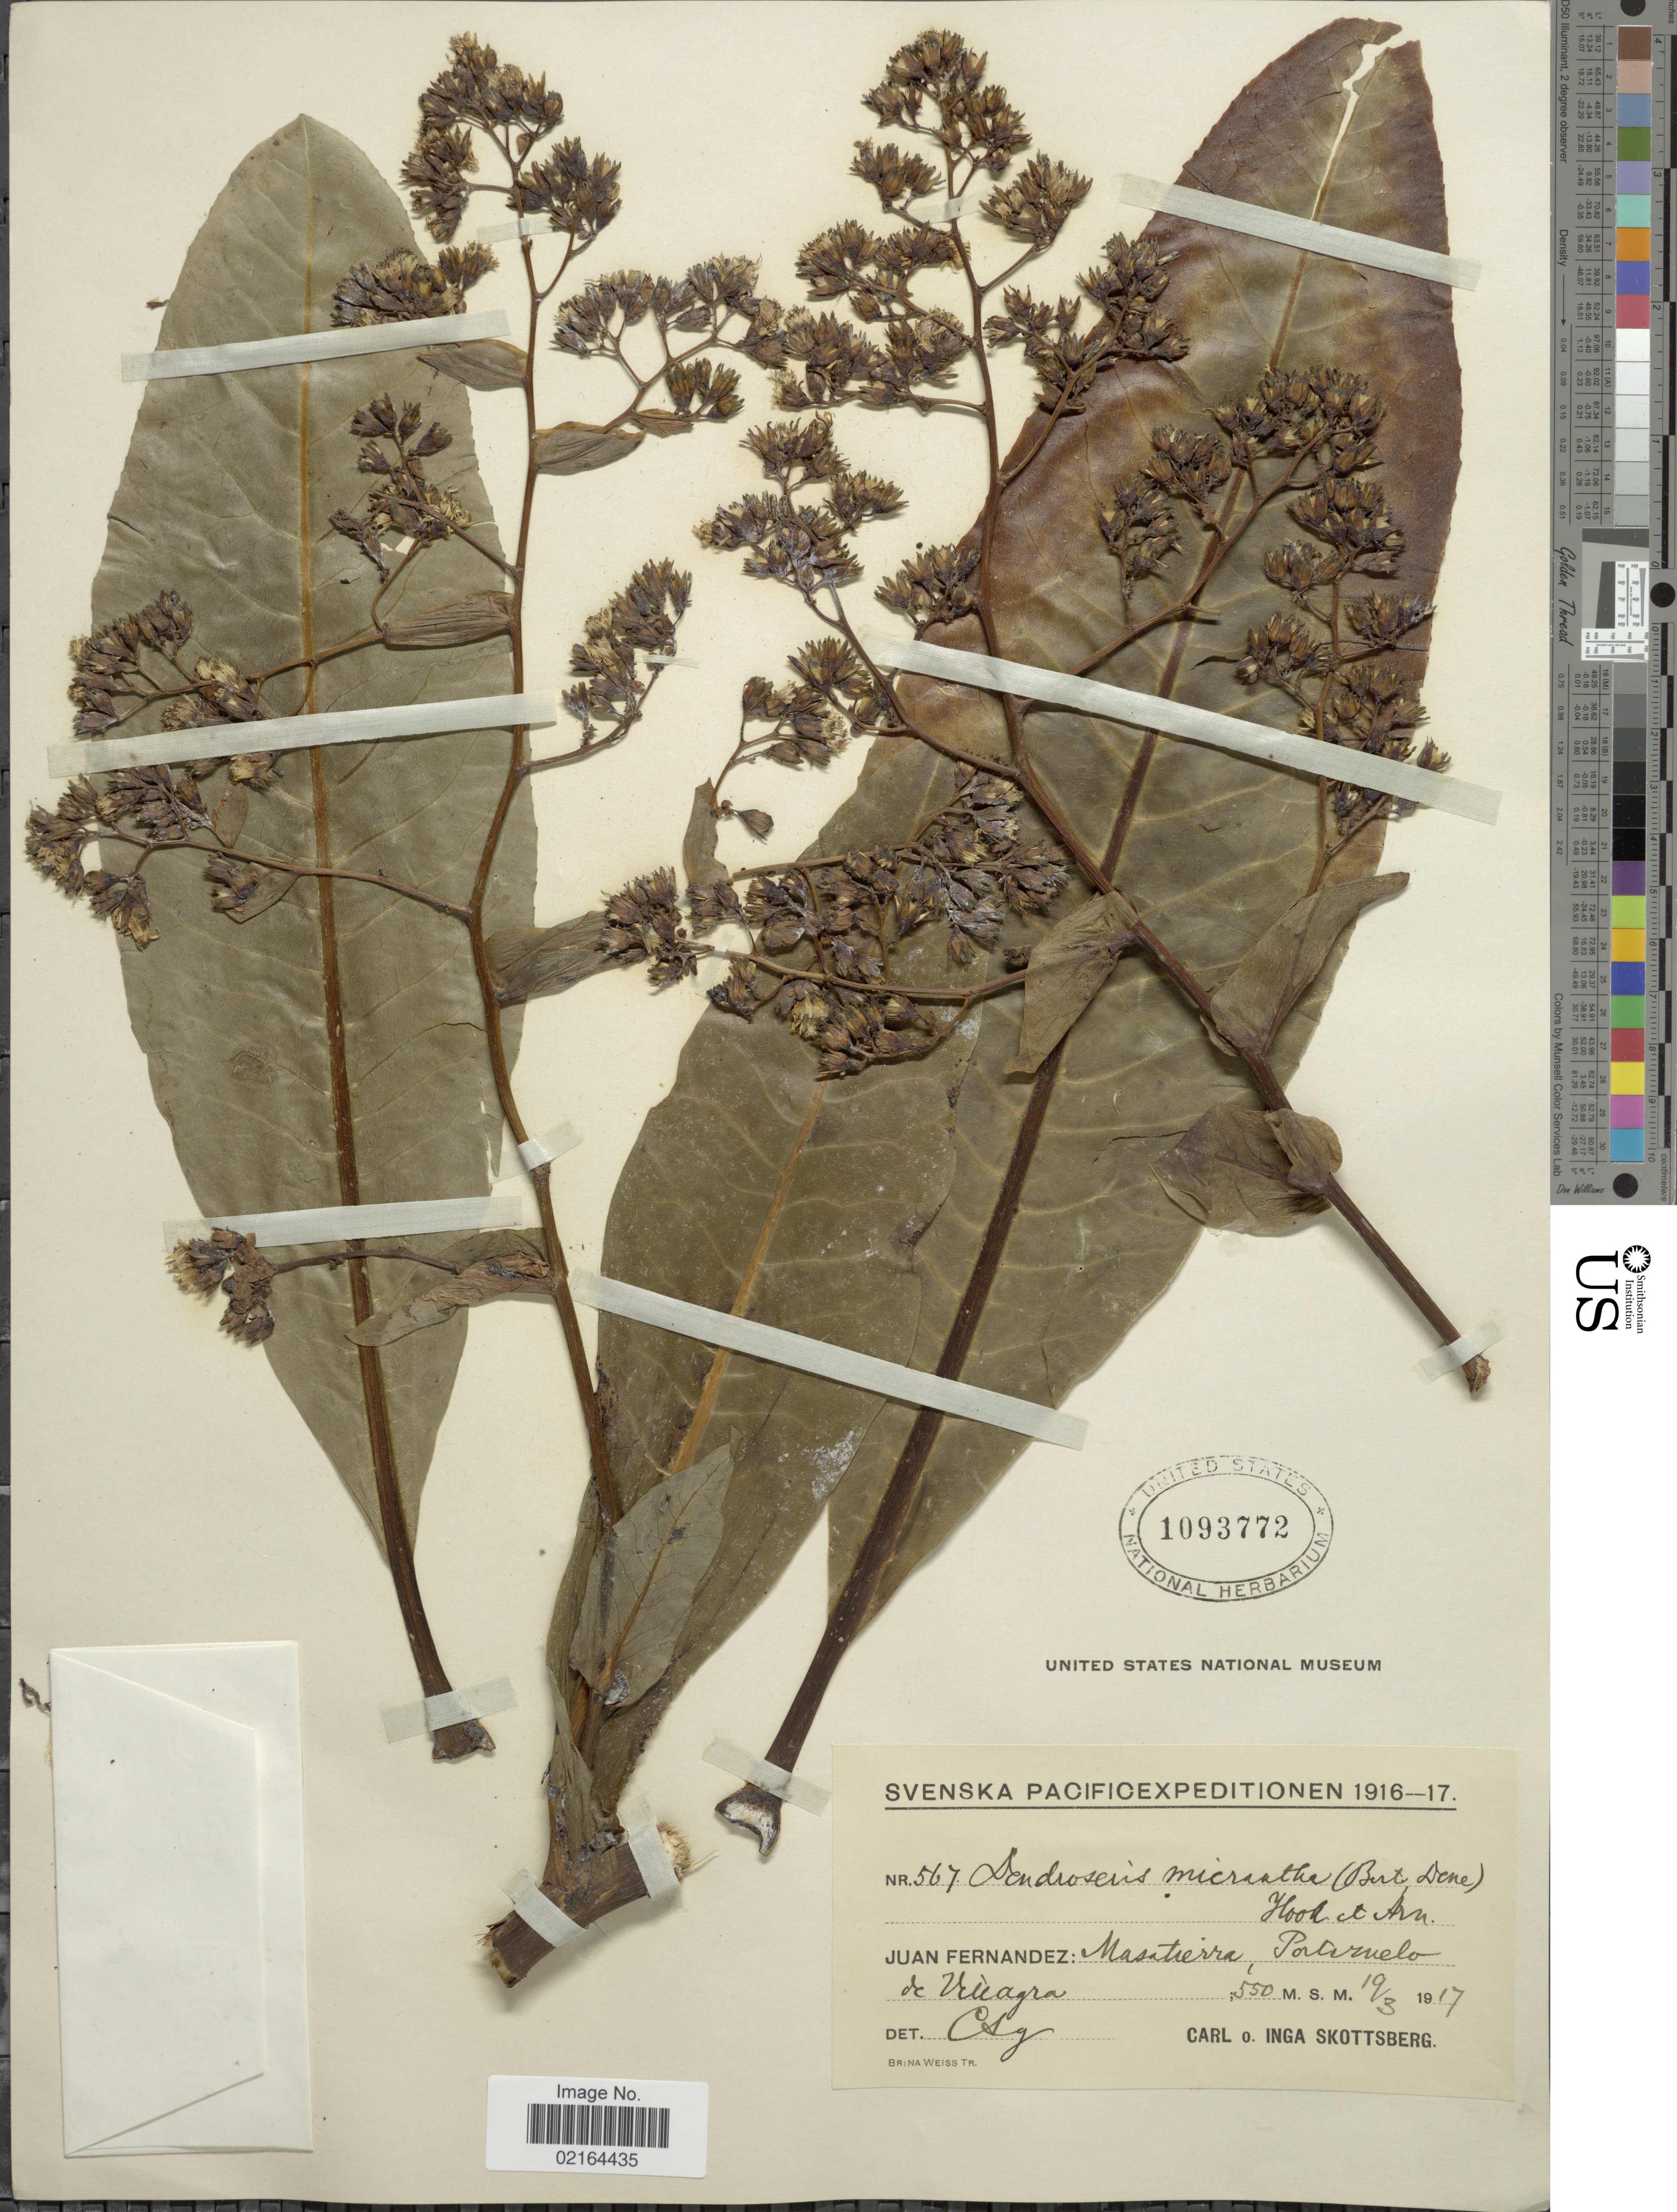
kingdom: Plantae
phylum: Tracheophyta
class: Magnoliopsida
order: Asterales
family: Asteraceae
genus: Sonchus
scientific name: Sonchus micranthus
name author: (Bertero ex Decne.) S.C. Kim & Mejías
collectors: C. Skottsberg & I. Skottsberg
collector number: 567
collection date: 1917-03-19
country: Chile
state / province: Valparaíso (V)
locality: Svenska Pacific, Juan Fernandez: Masatierra, Portezuelo de Villagra.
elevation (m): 550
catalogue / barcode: US 1093772